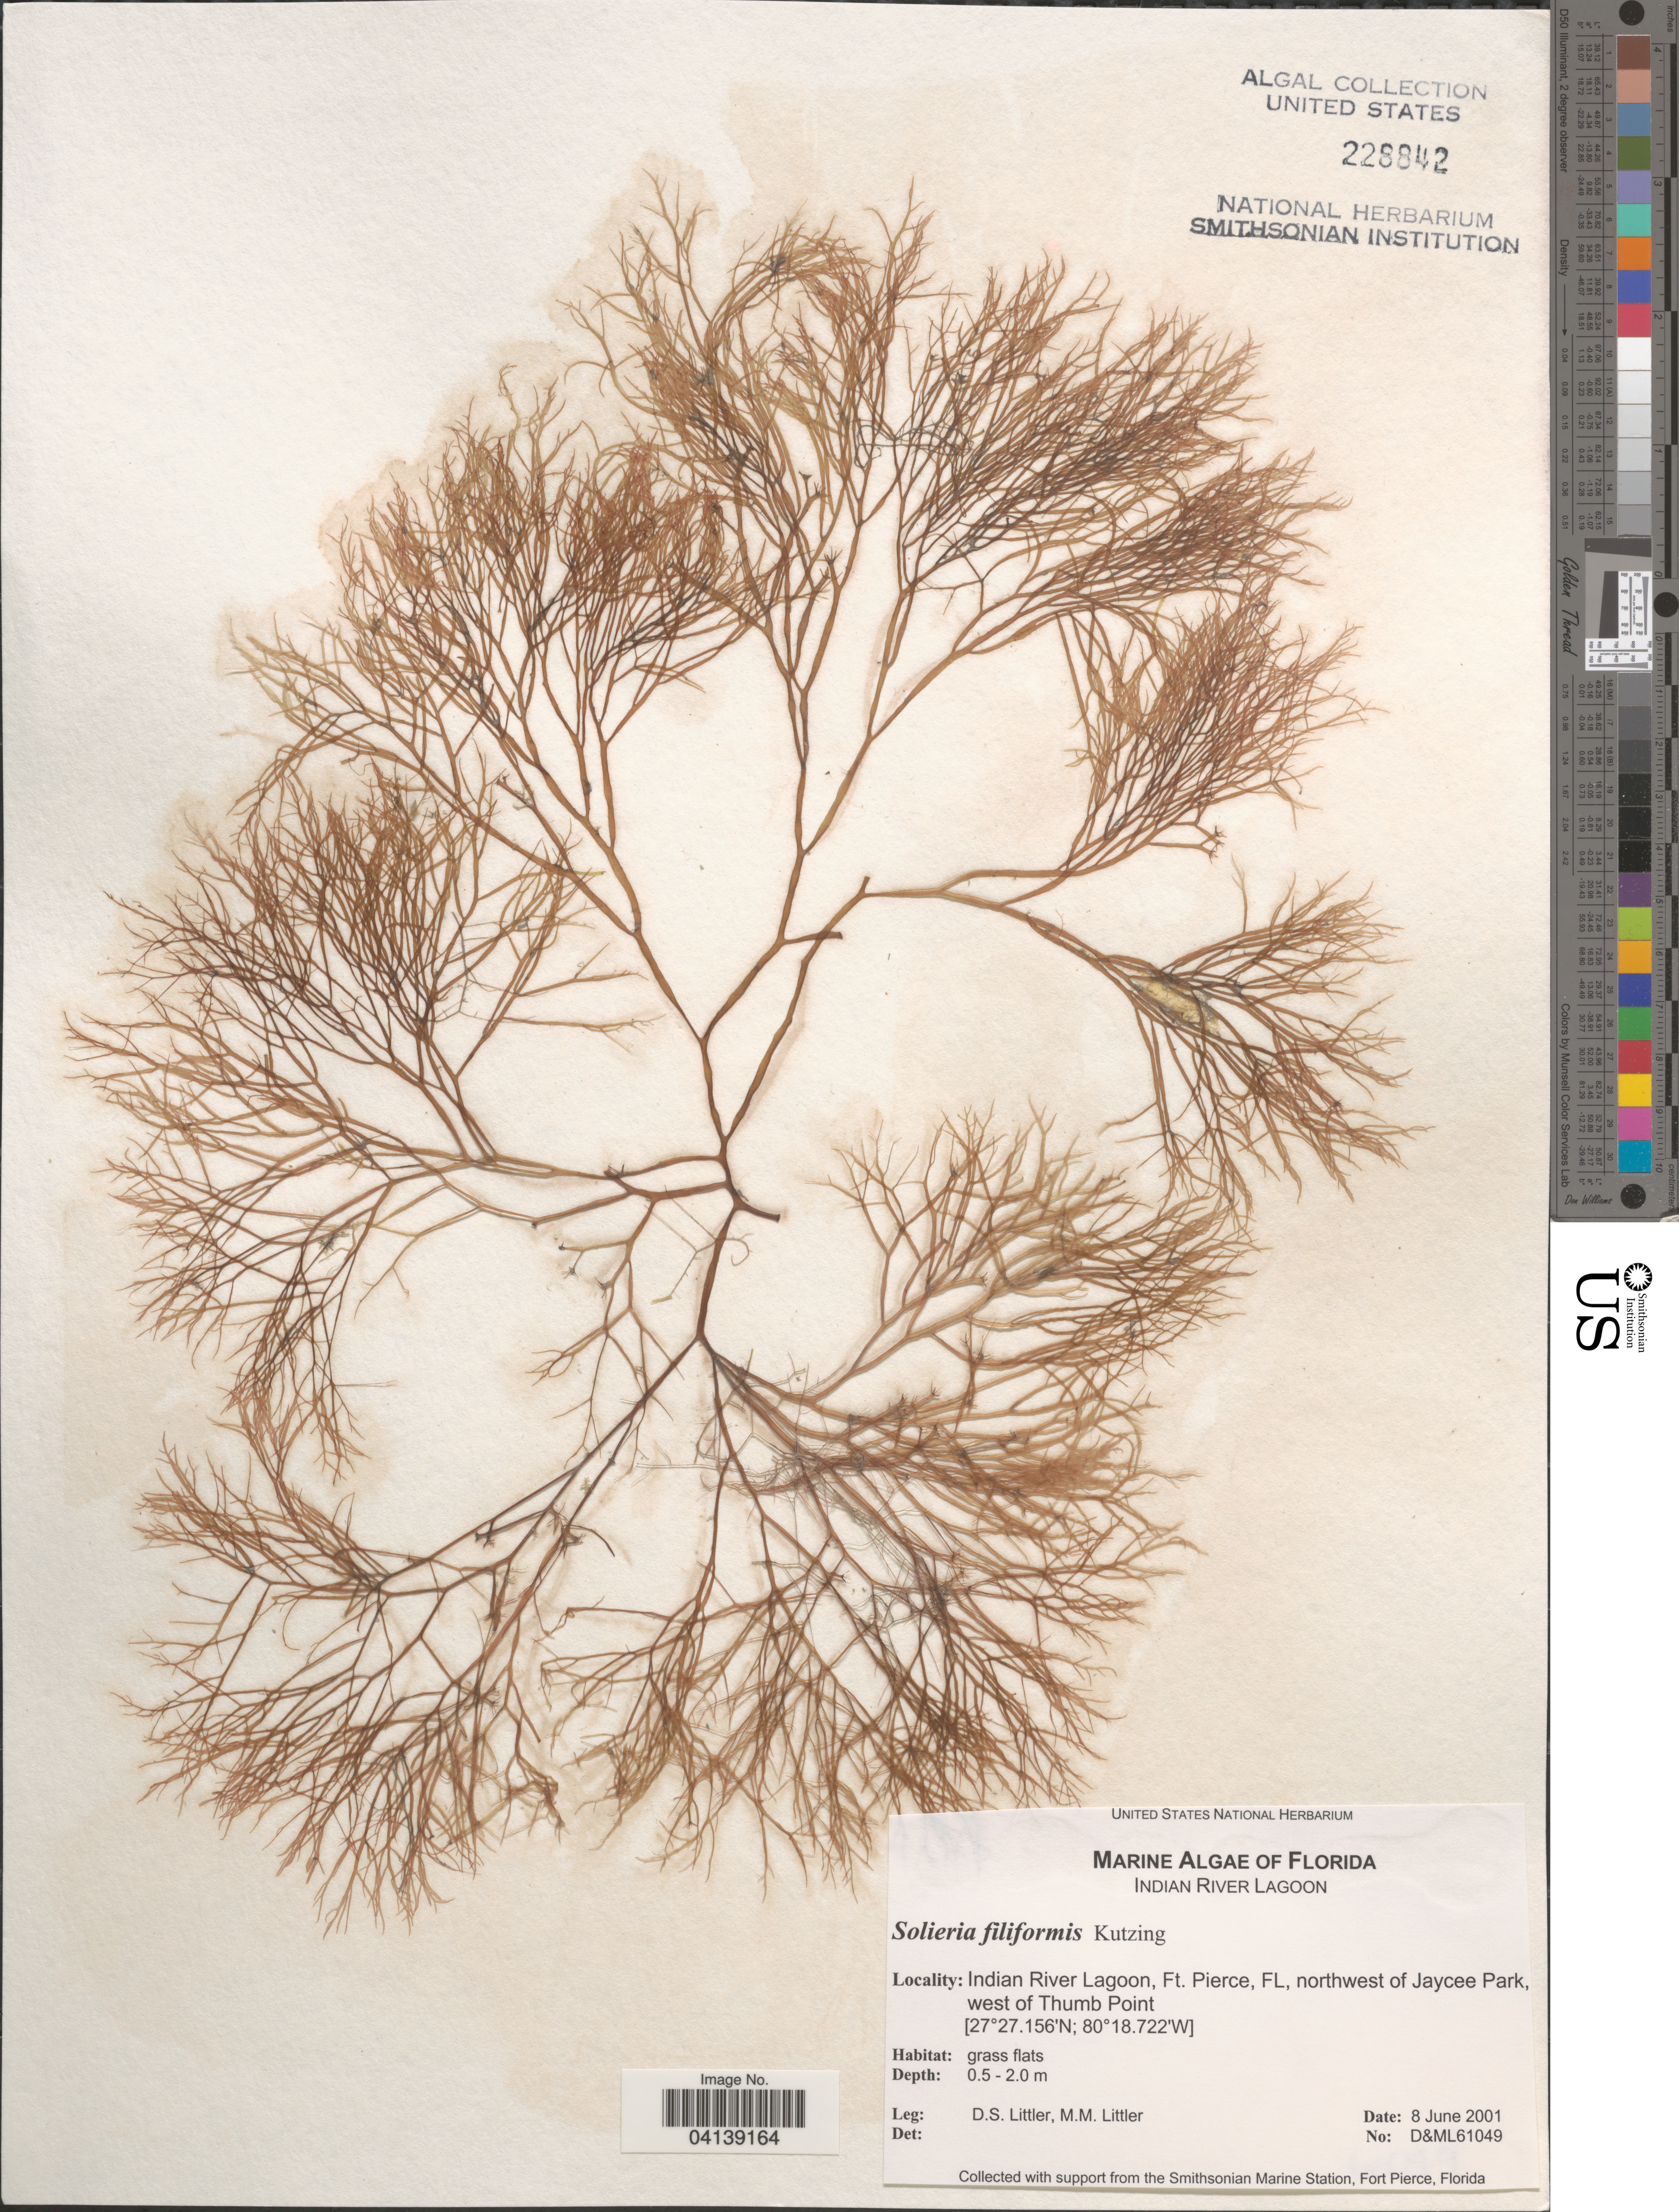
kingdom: Plantae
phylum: Rhodophyta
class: Florideophyceae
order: Gigartinales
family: Solieriaceae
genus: Solieria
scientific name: Solieria filiformis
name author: (Kütz.) P.W. Gabrielson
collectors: D. S. Littler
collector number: D&ML61049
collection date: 2001-06-08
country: United States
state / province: Florida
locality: Indian River Lagoon, Ft. Pierce, northwest of Jaycee Park, west of Thumb Point.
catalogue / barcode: US 228842